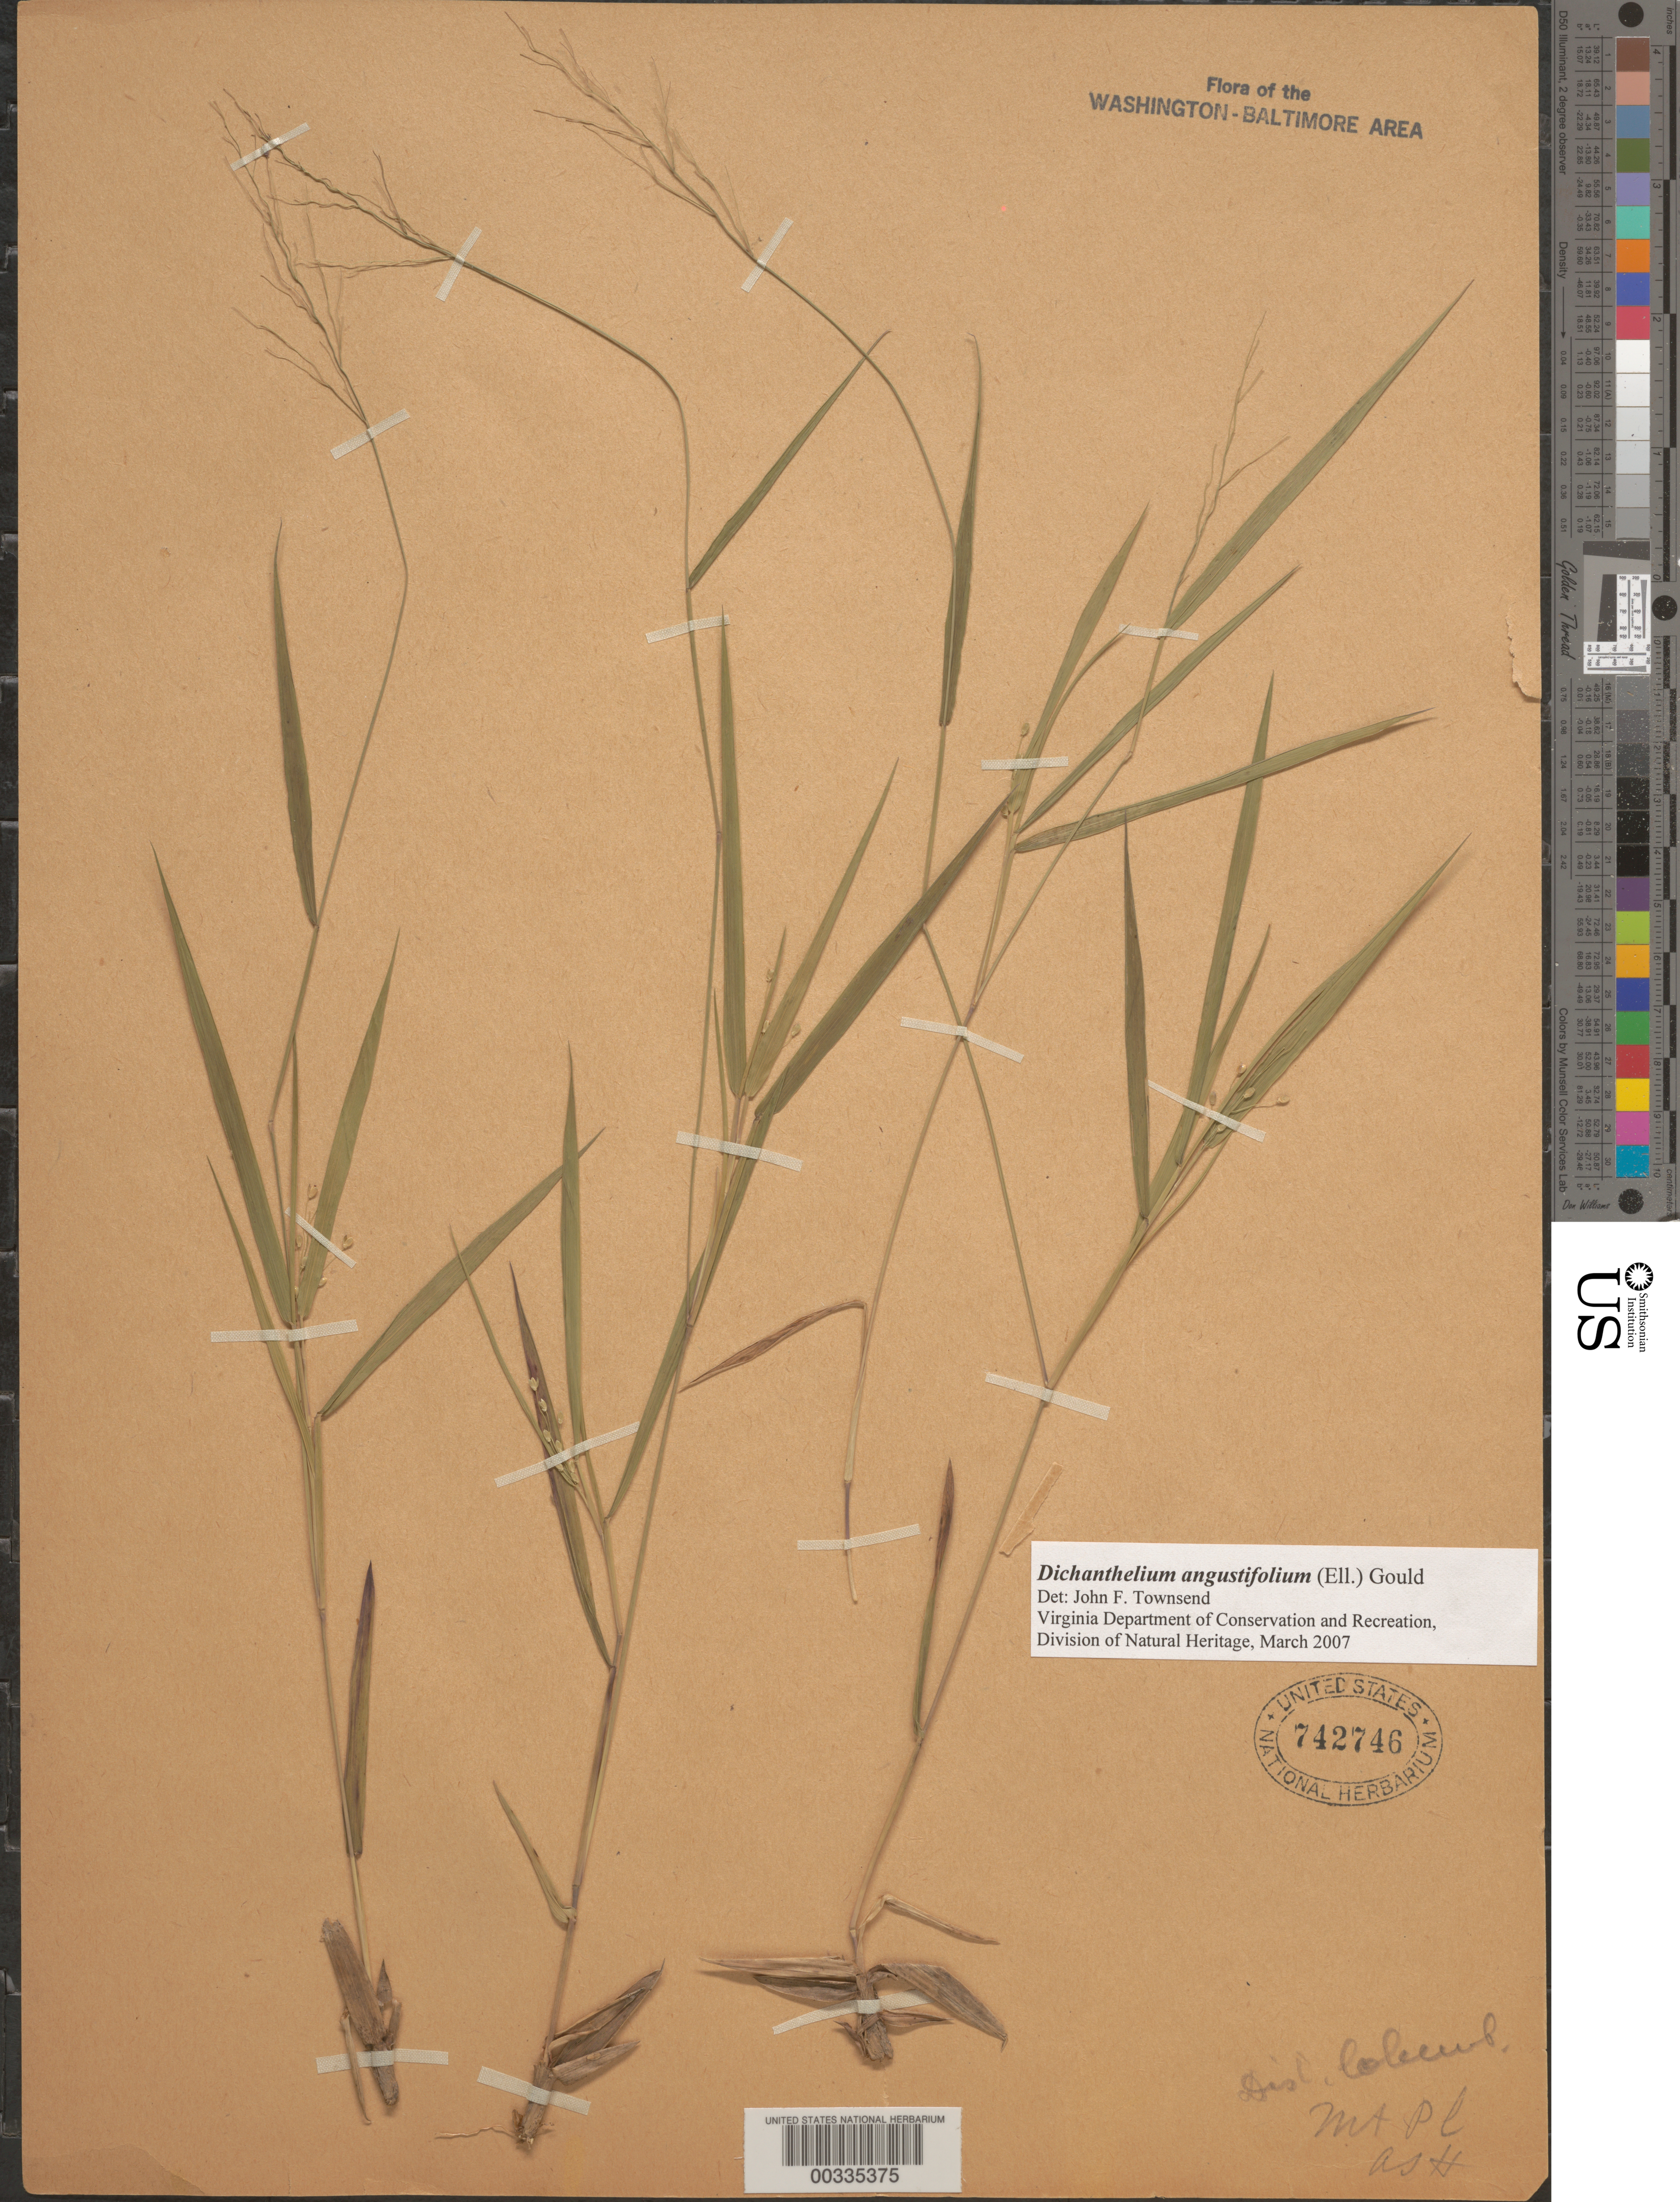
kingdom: Plantae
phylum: Tracheophyta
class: Liliopsida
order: Poales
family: Poaceae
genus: Dichanthelium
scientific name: Dichanthelium angustifolium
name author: (Ellison) Gould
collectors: A. S. Hitchcock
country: United States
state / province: District of Columbia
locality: Mount Pleasant Rock Creek Park and Vicinity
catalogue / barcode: US 742746